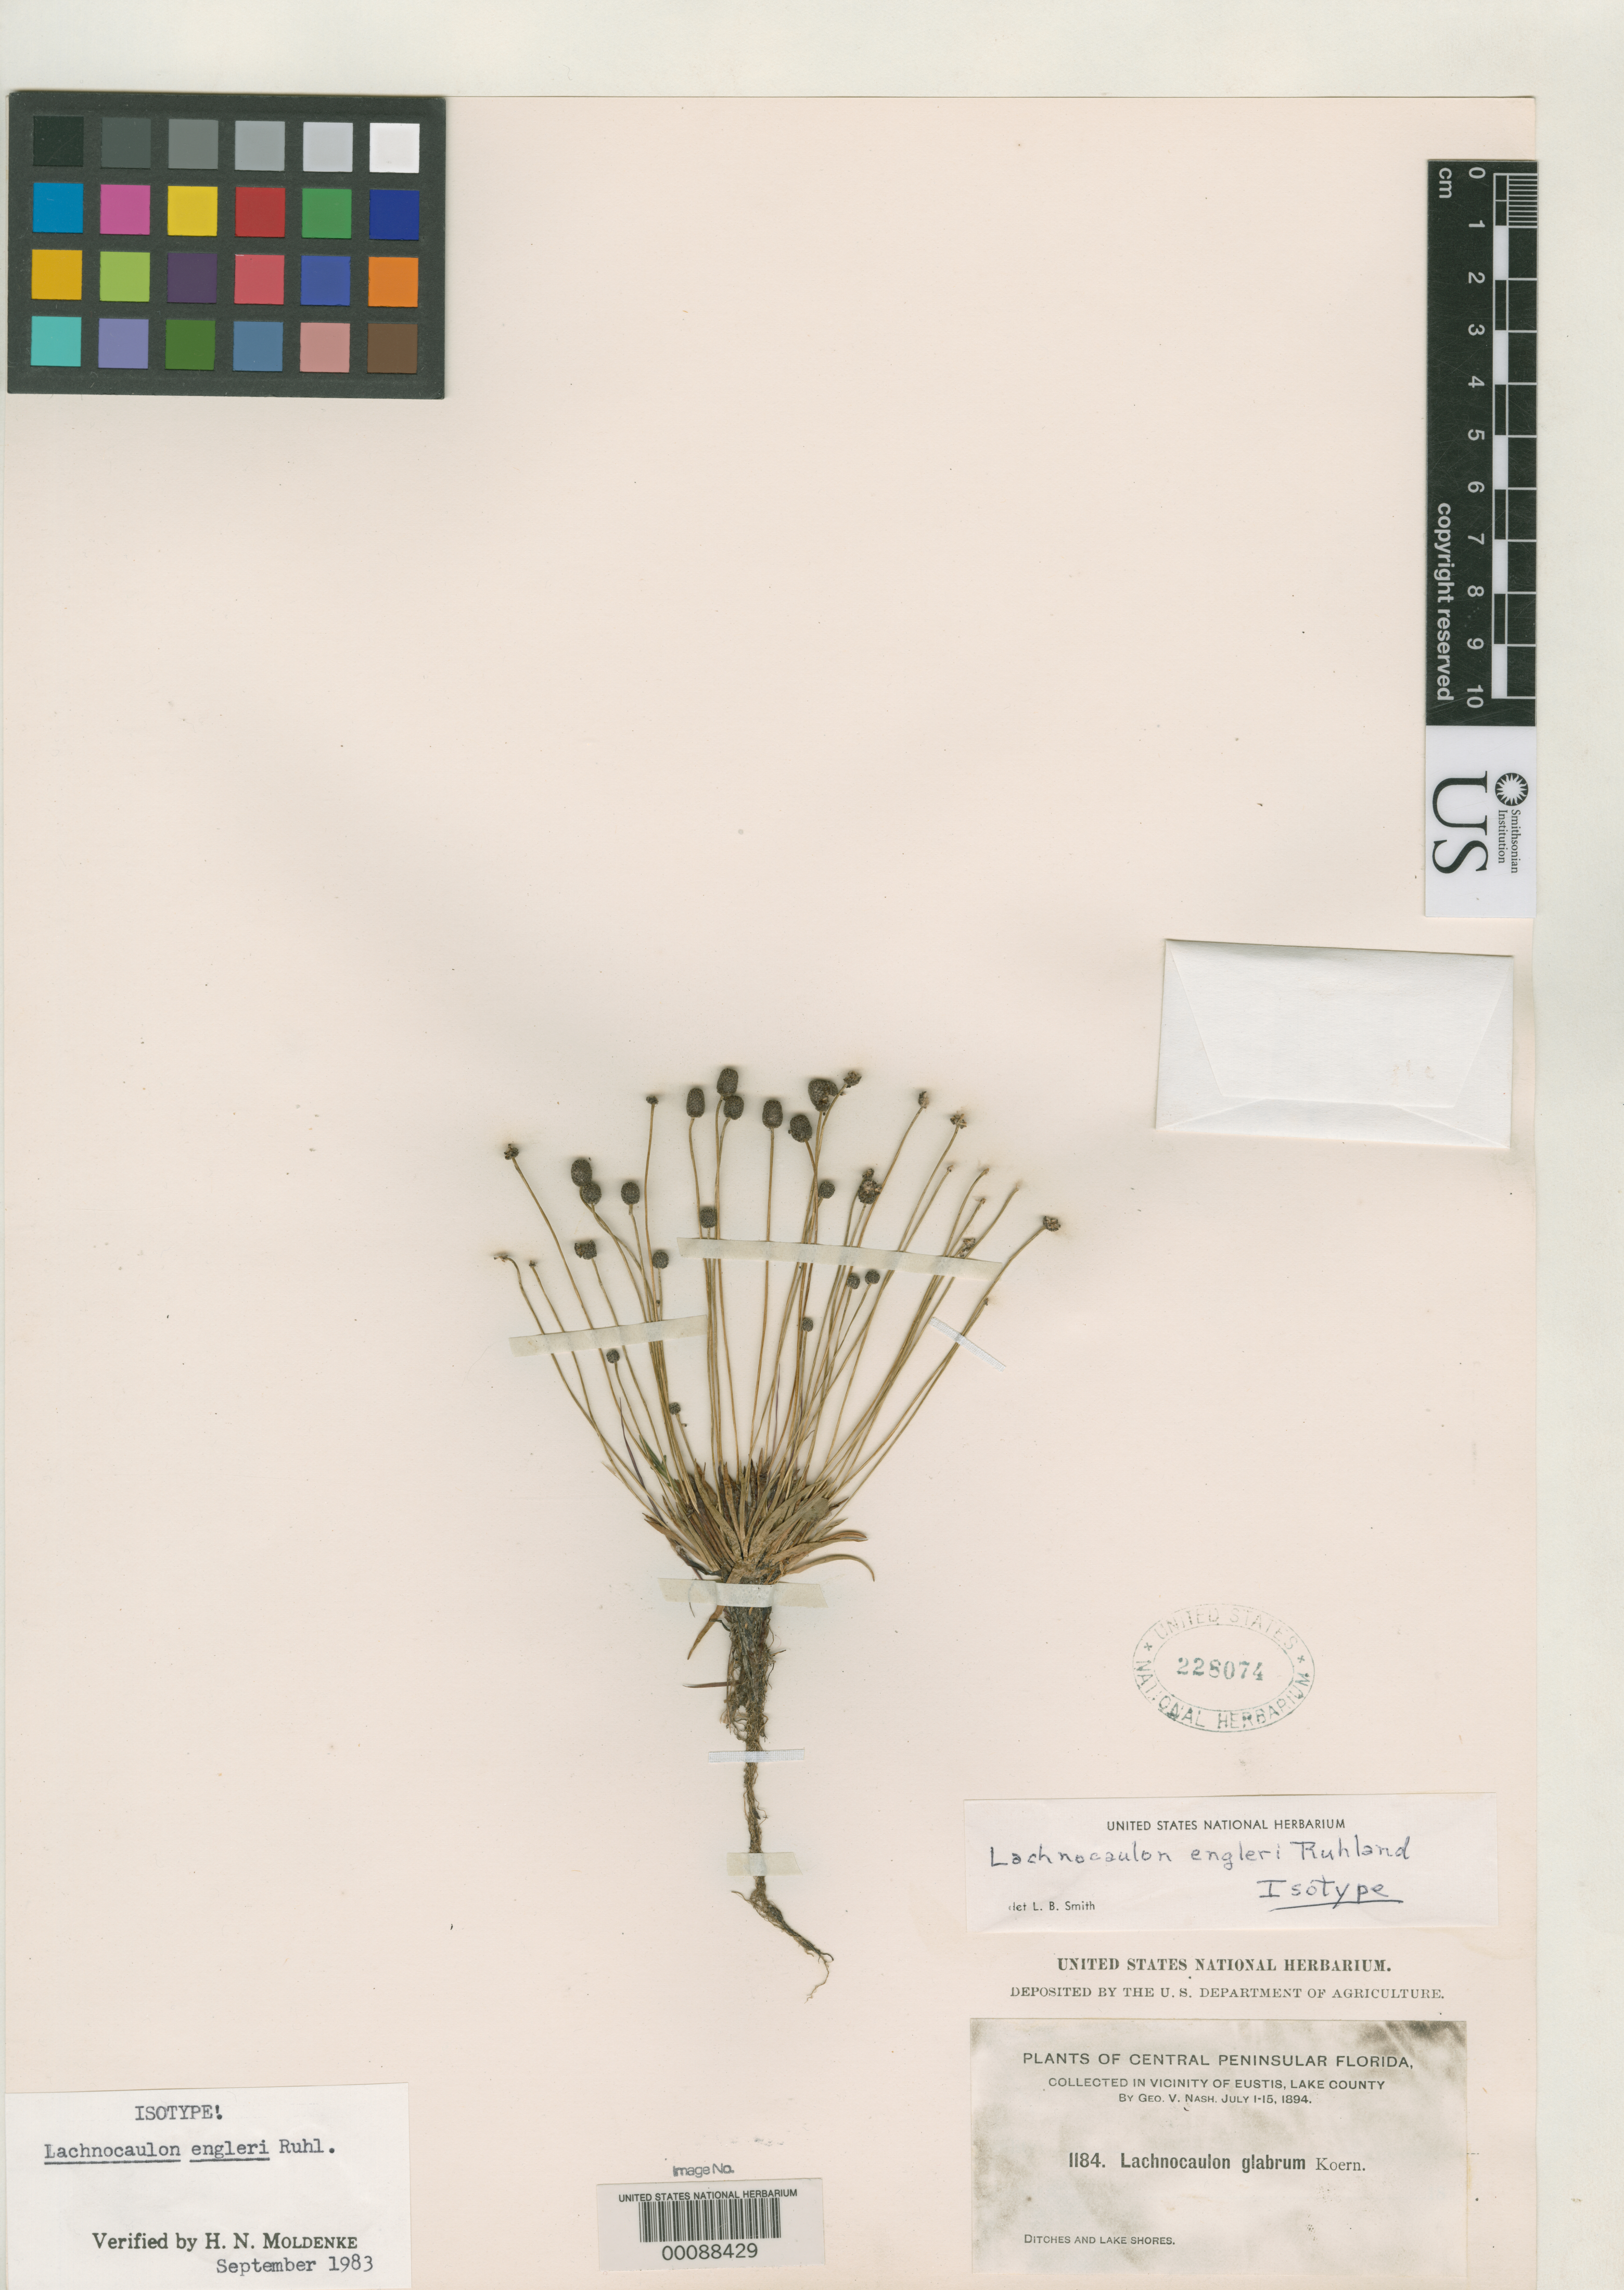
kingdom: Plantae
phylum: Tracheophyta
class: Liliopsida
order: Poales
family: Eriocaulaceae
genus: Lachnocaulon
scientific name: Lachnocaulon engleri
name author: Ruhland in Engl.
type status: Isotype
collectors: G. V. Nash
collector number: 1184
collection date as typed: Jul 1894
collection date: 1894-07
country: United States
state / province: Florida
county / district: Lake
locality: Eustis.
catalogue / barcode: US 228074